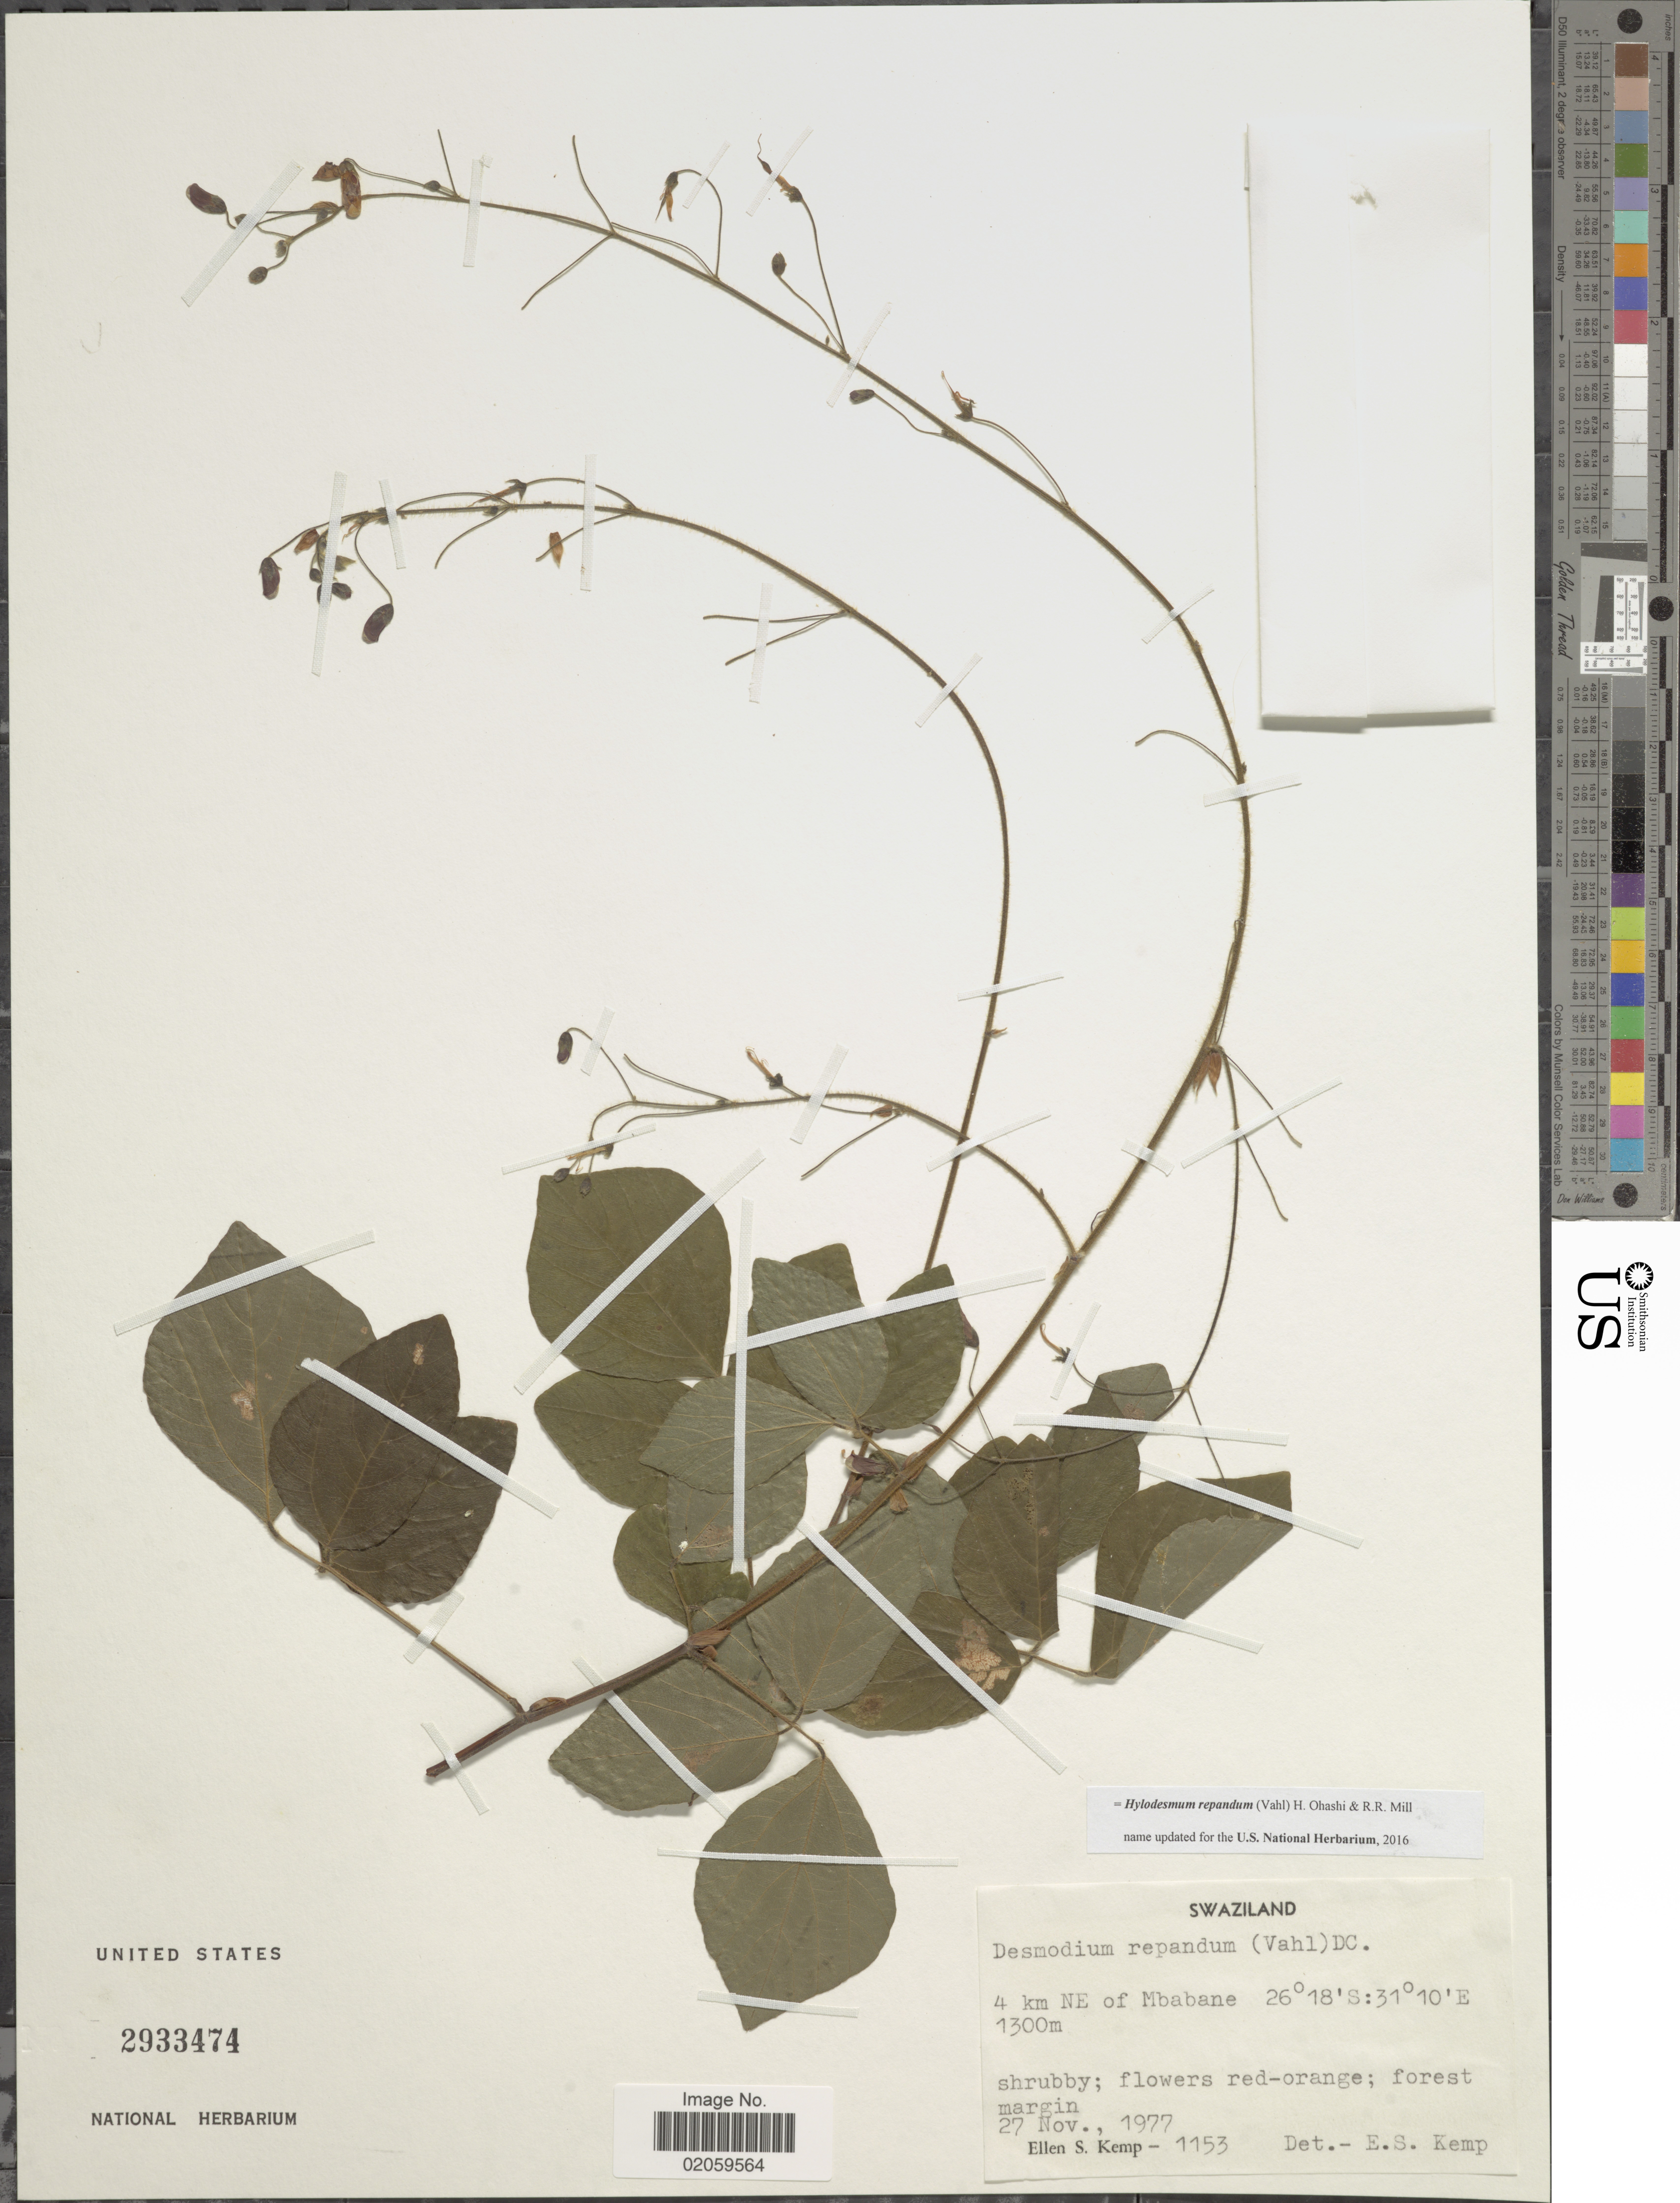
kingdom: Plantae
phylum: Tracheophyta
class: Magnoliopsida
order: Fabales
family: Fabaceae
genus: Hylodesmum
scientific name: Hylodesmum repandum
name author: (Vahl) H. Ohashi & R.R. Mill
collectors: E. S. Kemp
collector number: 1153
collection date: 1977-11-27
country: Eswatini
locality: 4 km NE of Mbabane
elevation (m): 1300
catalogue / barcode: US 2933474